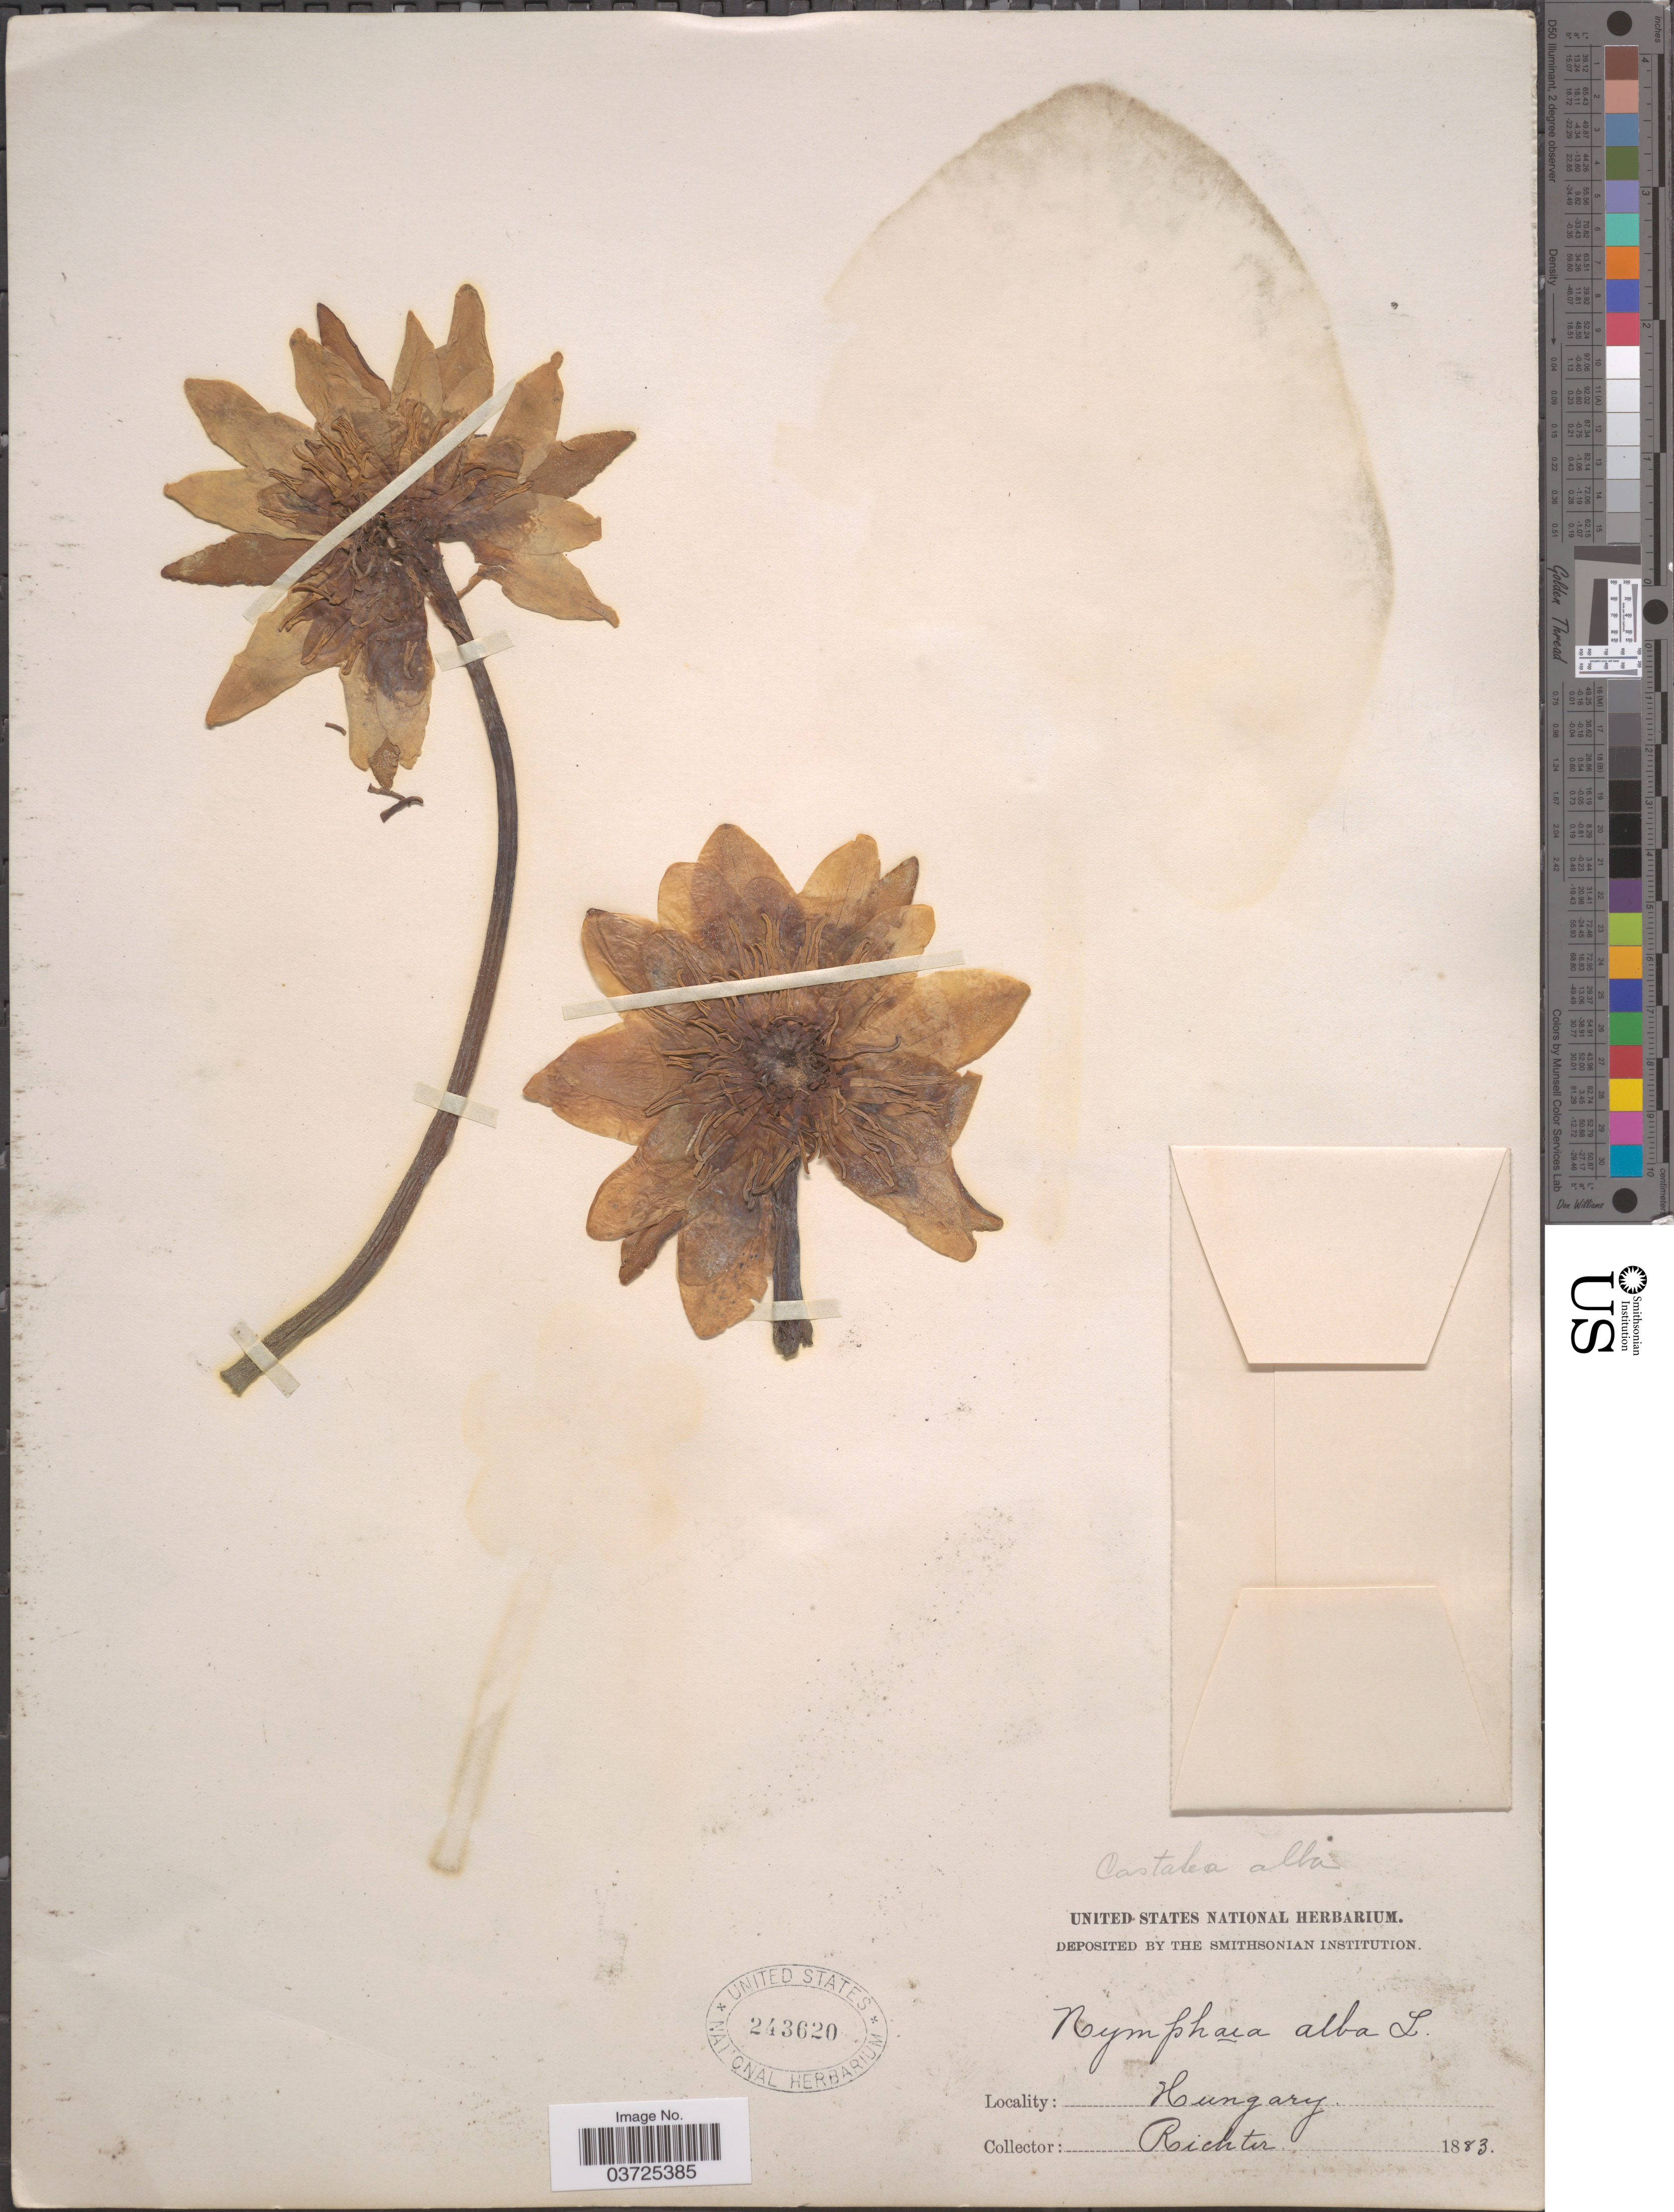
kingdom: Plantae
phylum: Tracheophyta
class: Magnoliopsida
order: Nymphaeales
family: Nymphaeaceae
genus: Nymphaea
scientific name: Nymphaea alba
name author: L.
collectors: -- Richter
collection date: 1883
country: Hungary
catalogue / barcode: US 243620